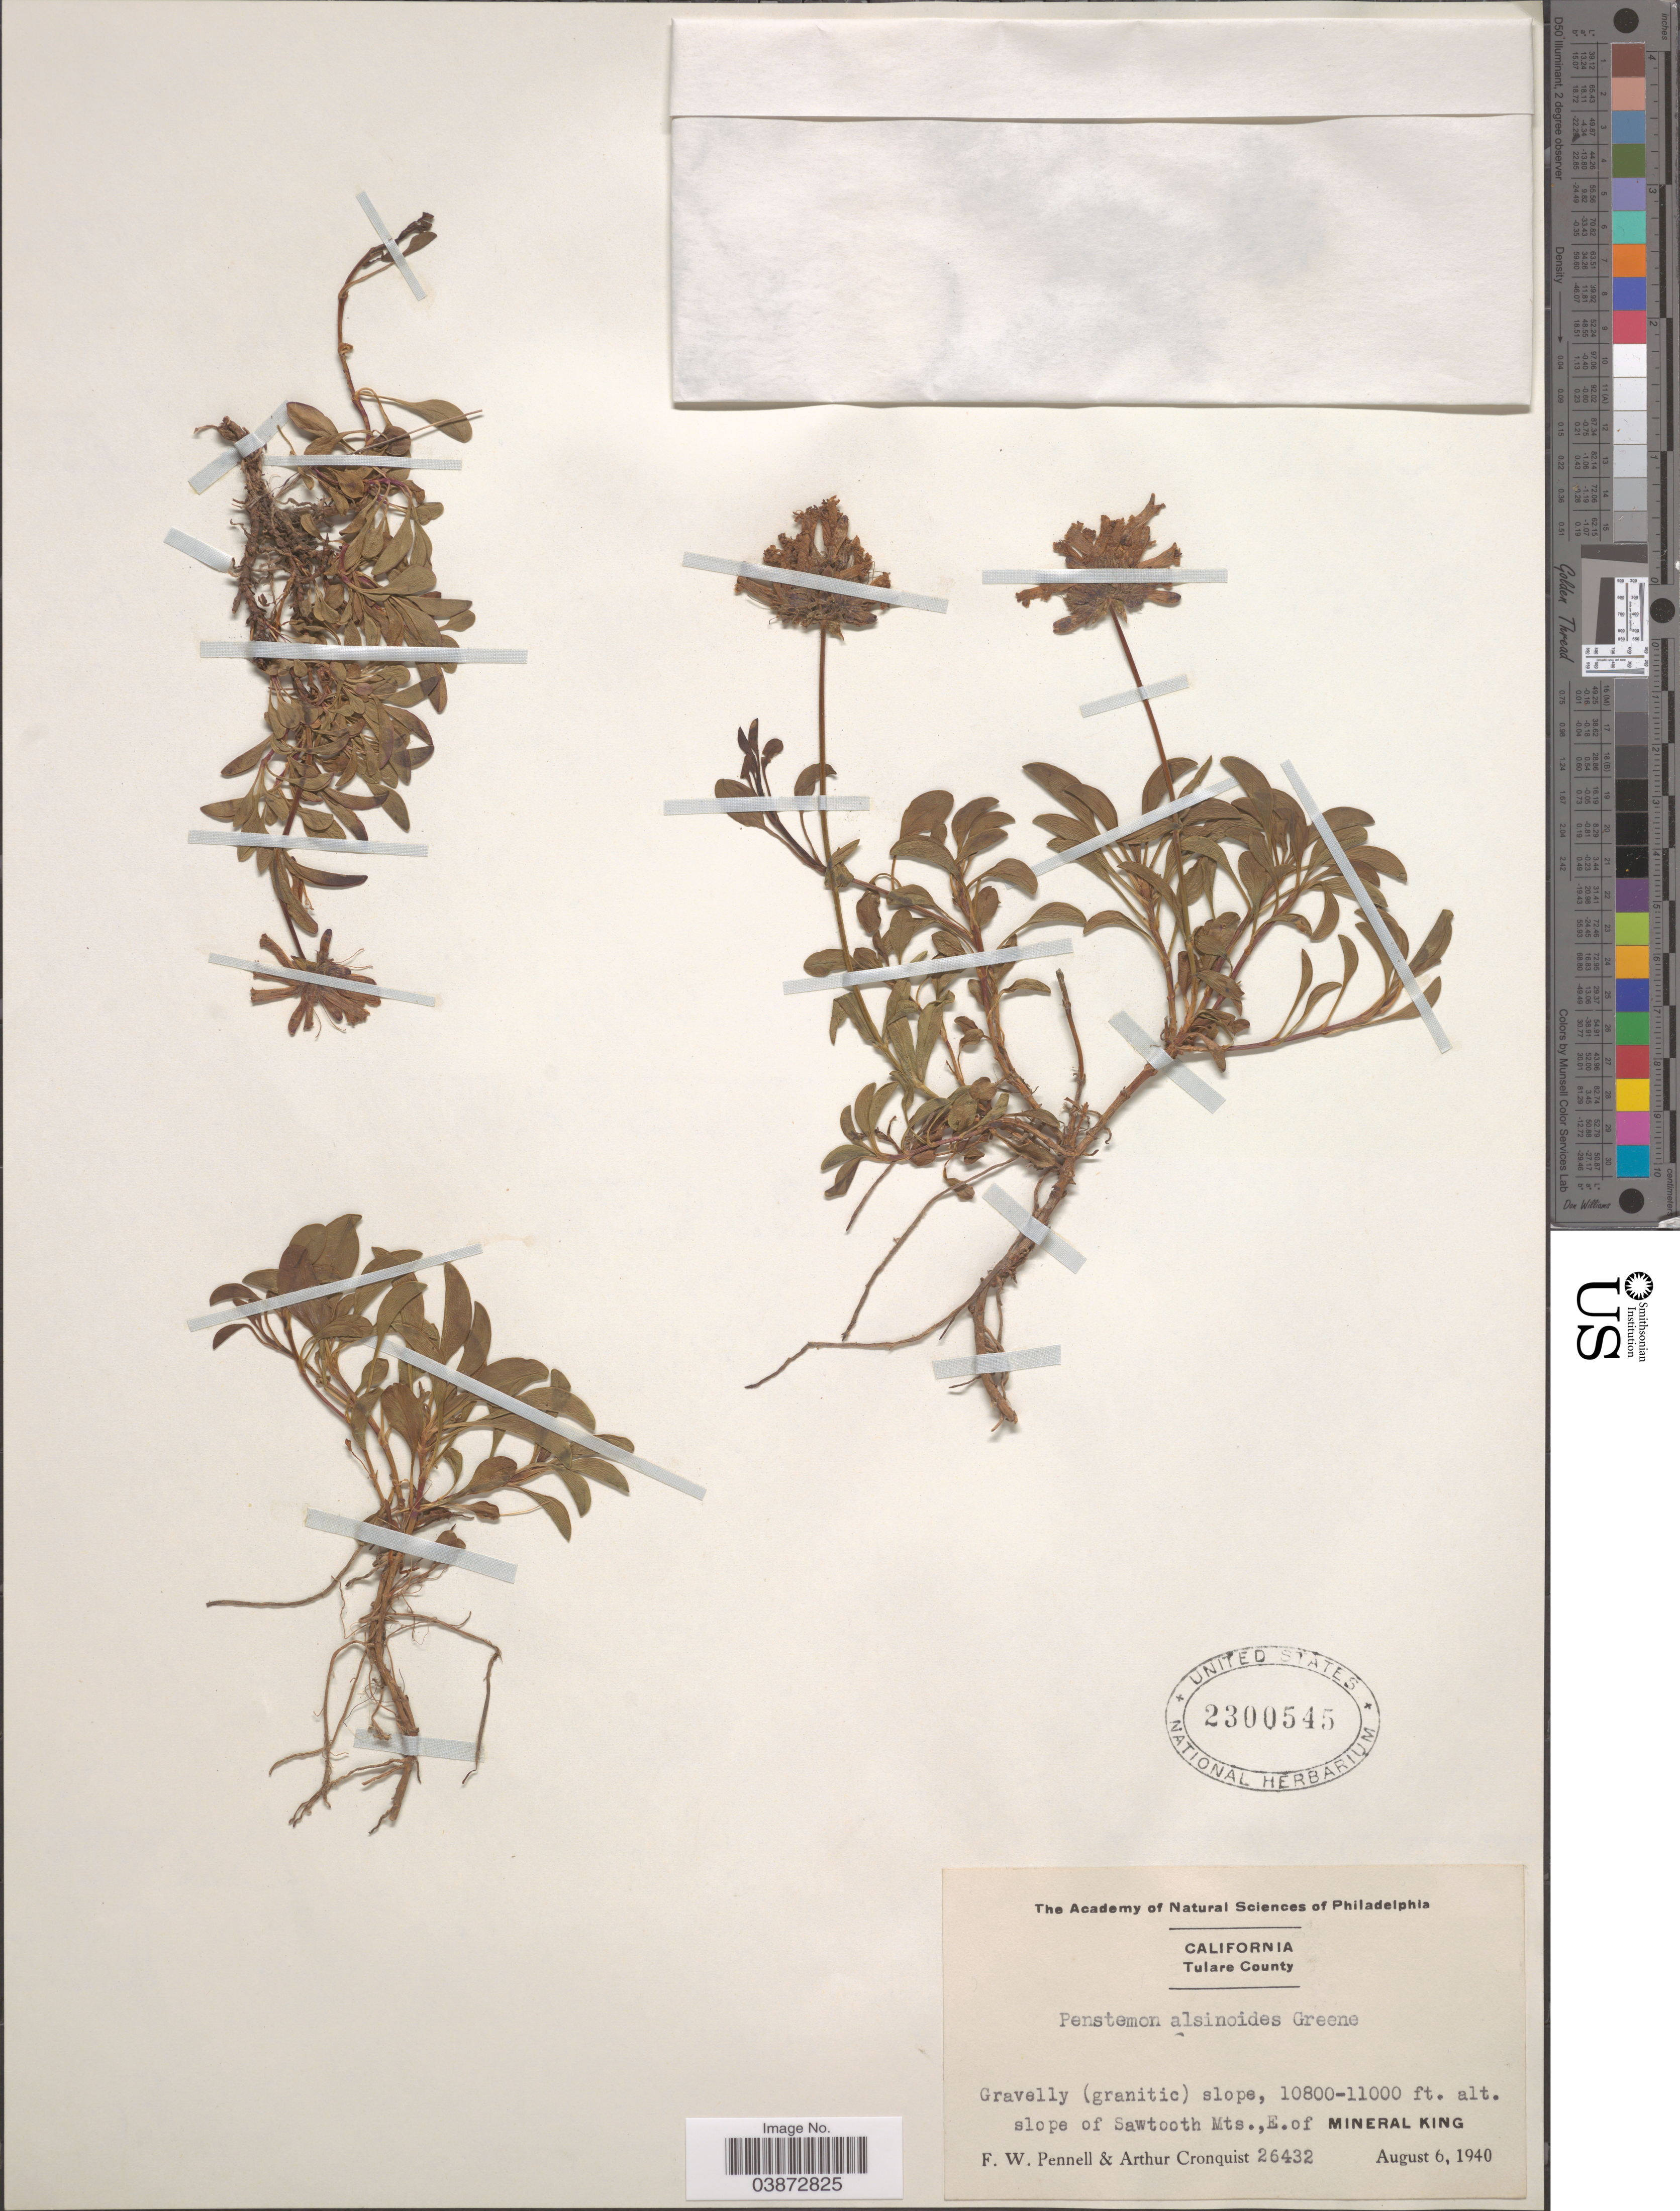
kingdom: Plantae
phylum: Tracheophyta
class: Magnoliopsida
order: Lamiales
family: Plantaginaceae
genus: Penstemon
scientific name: Penstemon alsinoides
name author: Greene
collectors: F. W. Pennell & A. J. Cronquist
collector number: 26432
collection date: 1940-08-06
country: United States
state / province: California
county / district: Tulare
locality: Tulare County. Slope of Sawtooth Mts., E. of Mineral King.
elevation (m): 3292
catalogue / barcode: US 2300545